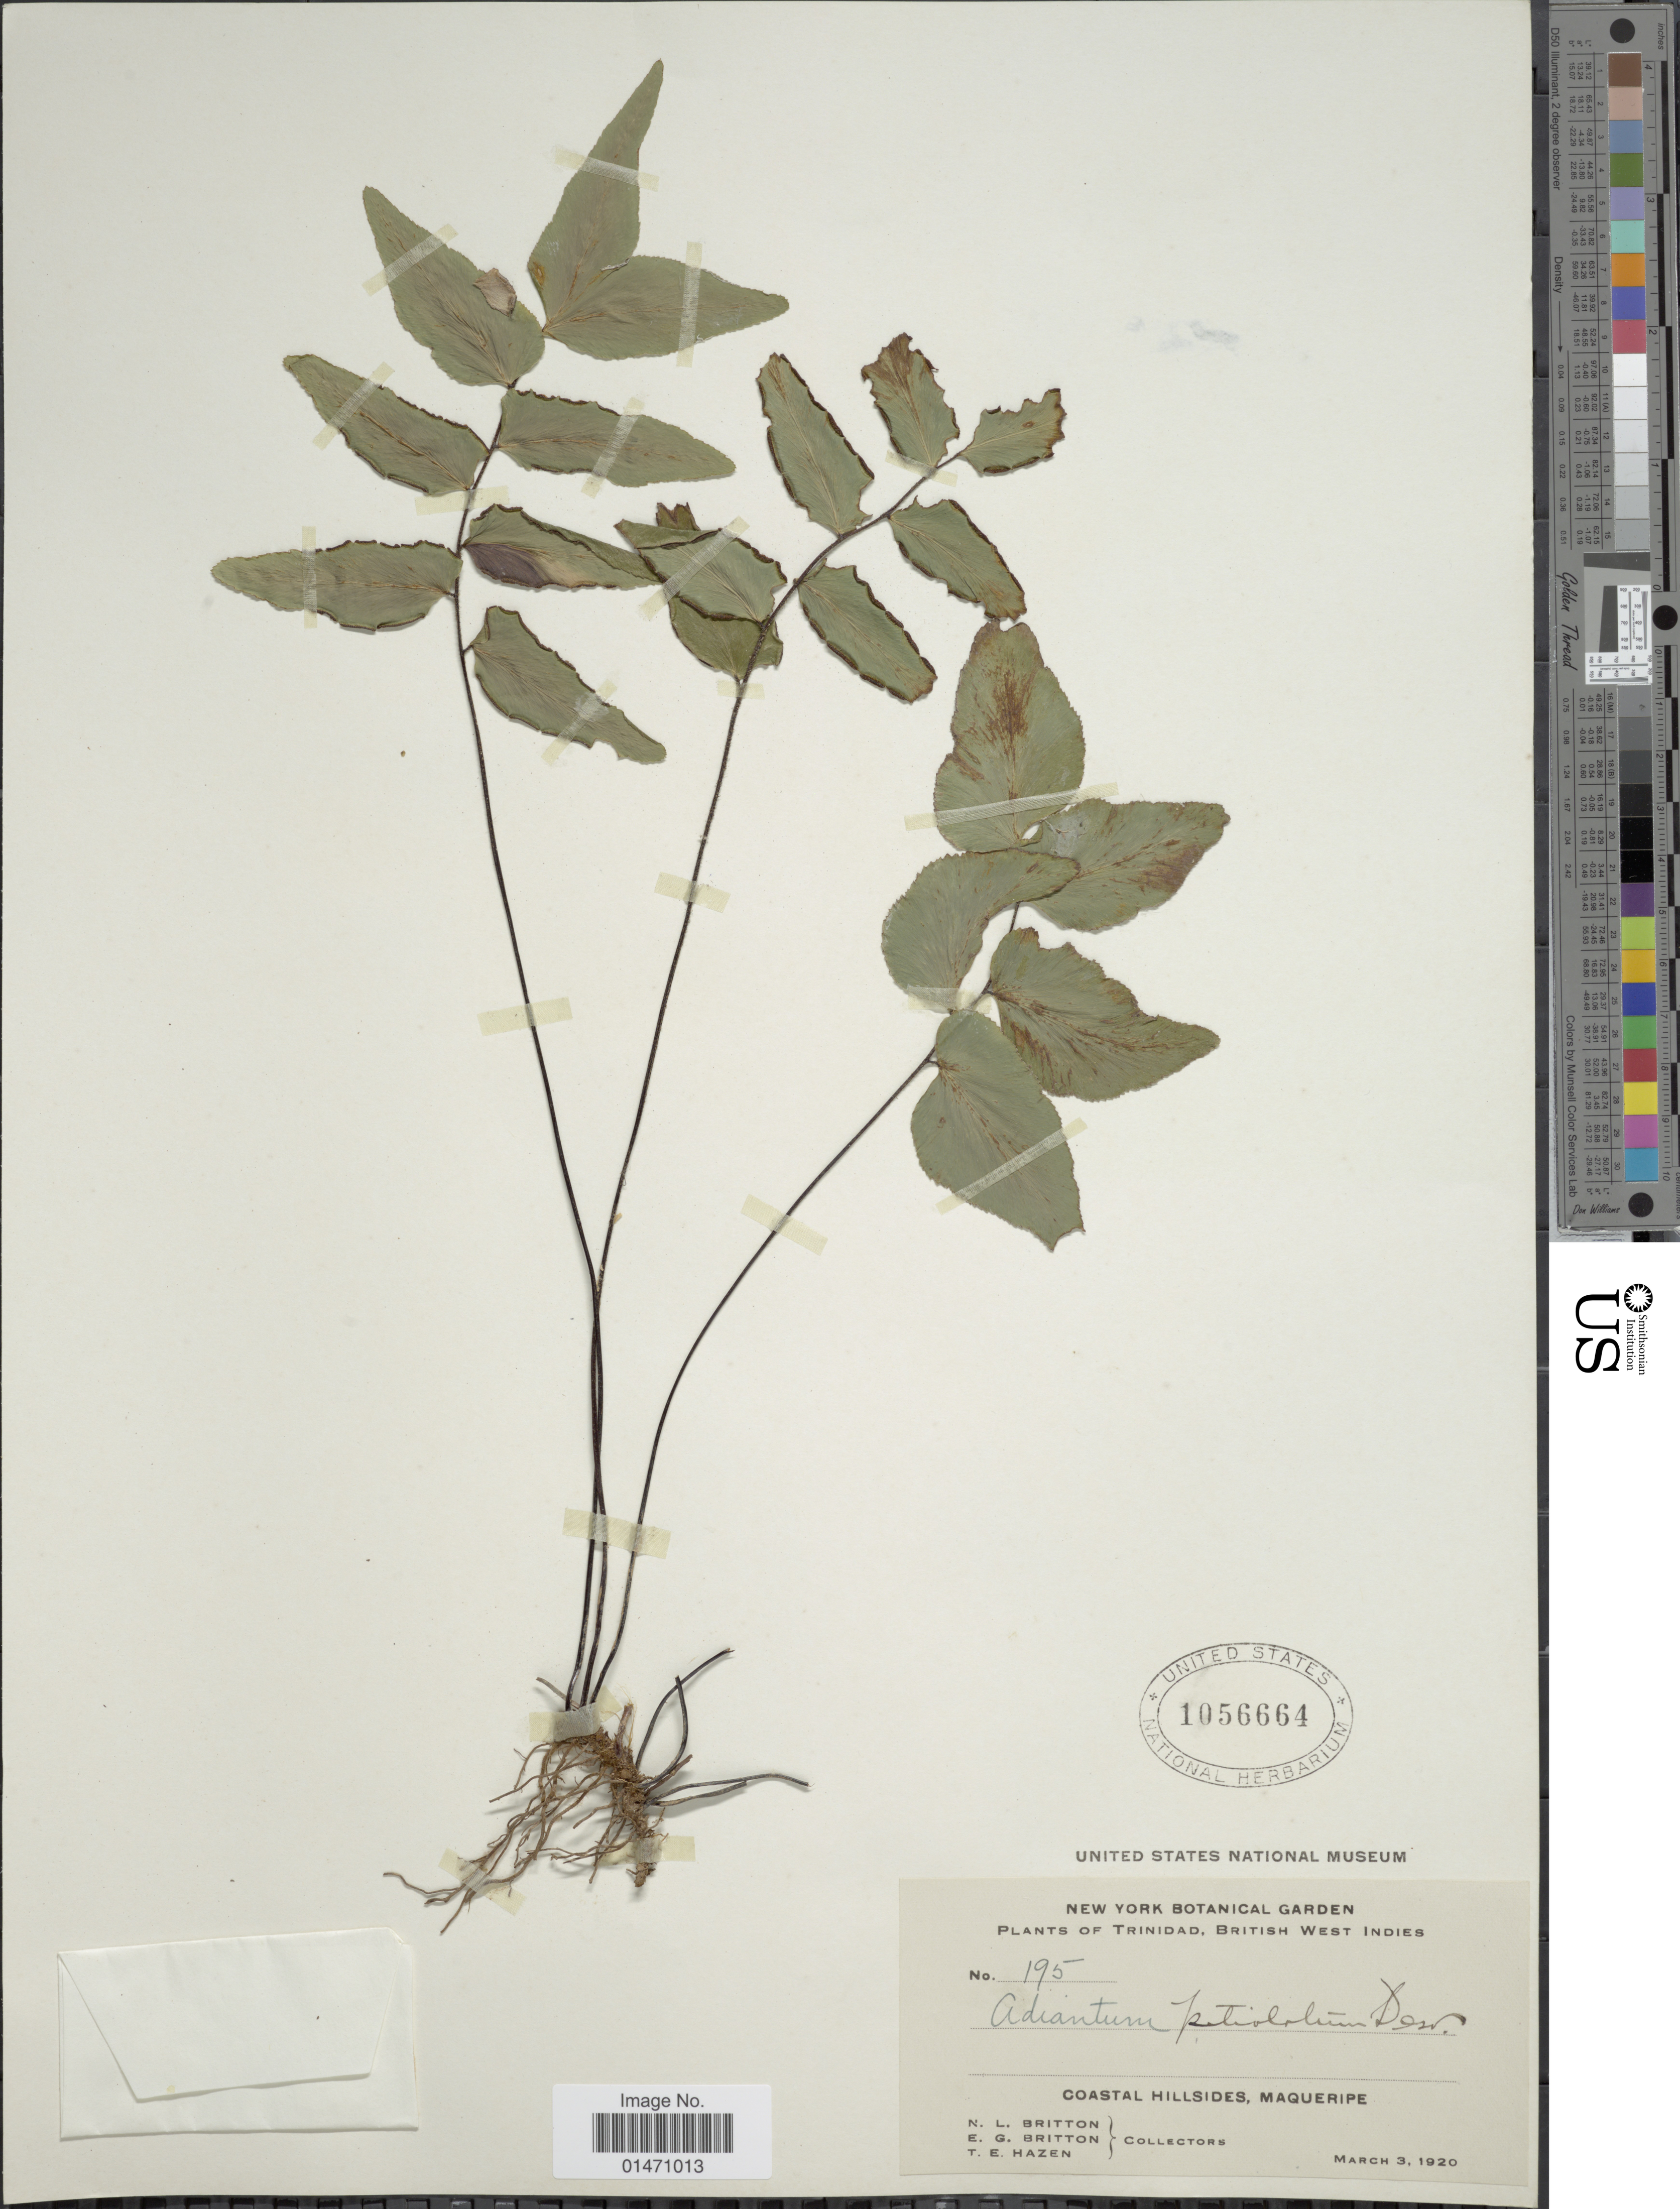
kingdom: Plantae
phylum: Tracheophyta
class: Polypodiopsida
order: Polypodiales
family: Pteridaceae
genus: Adiantum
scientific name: Adiantum petiolatum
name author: Desv.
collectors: N. Britton, E. G. Britton & T. E. Hazen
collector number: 195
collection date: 1920-03-03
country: Trinidad and Tobago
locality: Plants of Trinidad, British West Indies. Coastal Hillsides, Maqueripe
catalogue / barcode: US 1056664